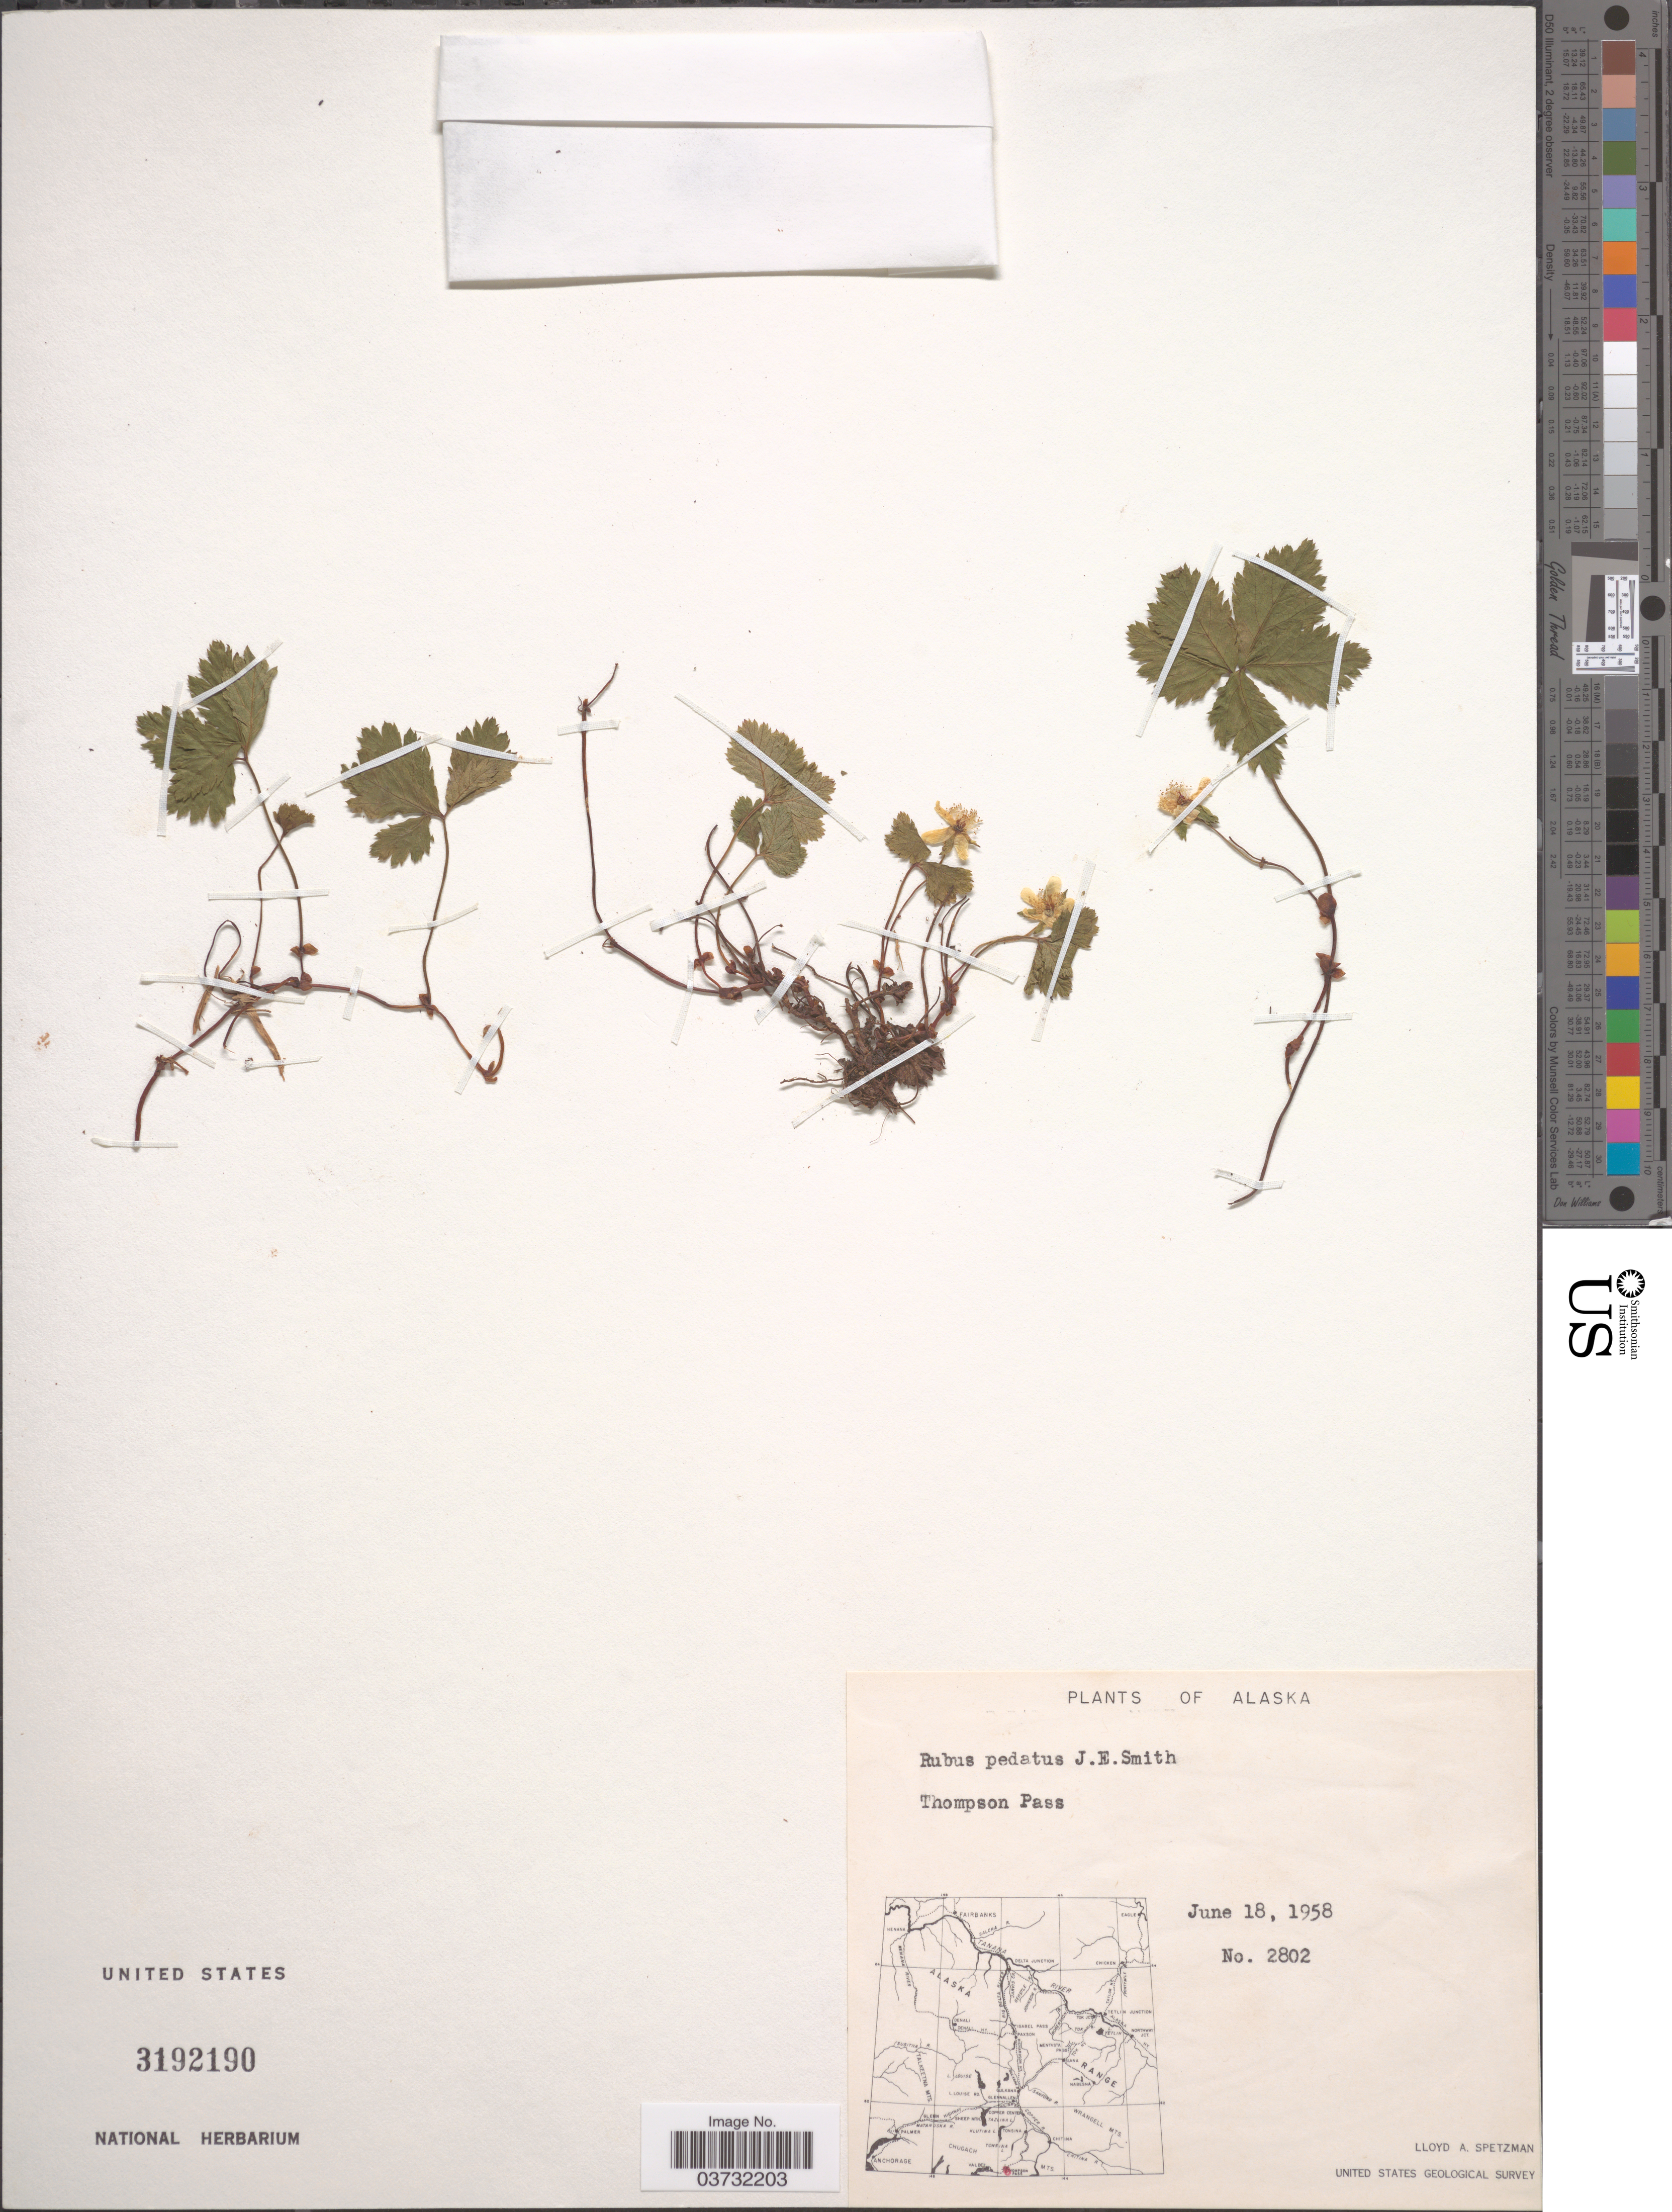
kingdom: Plantae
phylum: Tracheophyta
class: Magnoliopsida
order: Rosales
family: Rosaceae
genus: Rubus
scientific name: Rubus pedatus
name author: Sm.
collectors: L. Spetzman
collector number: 2802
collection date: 1958-06-18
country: United States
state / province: Alaska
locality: Thompson Pass.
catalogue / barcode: US 3192190